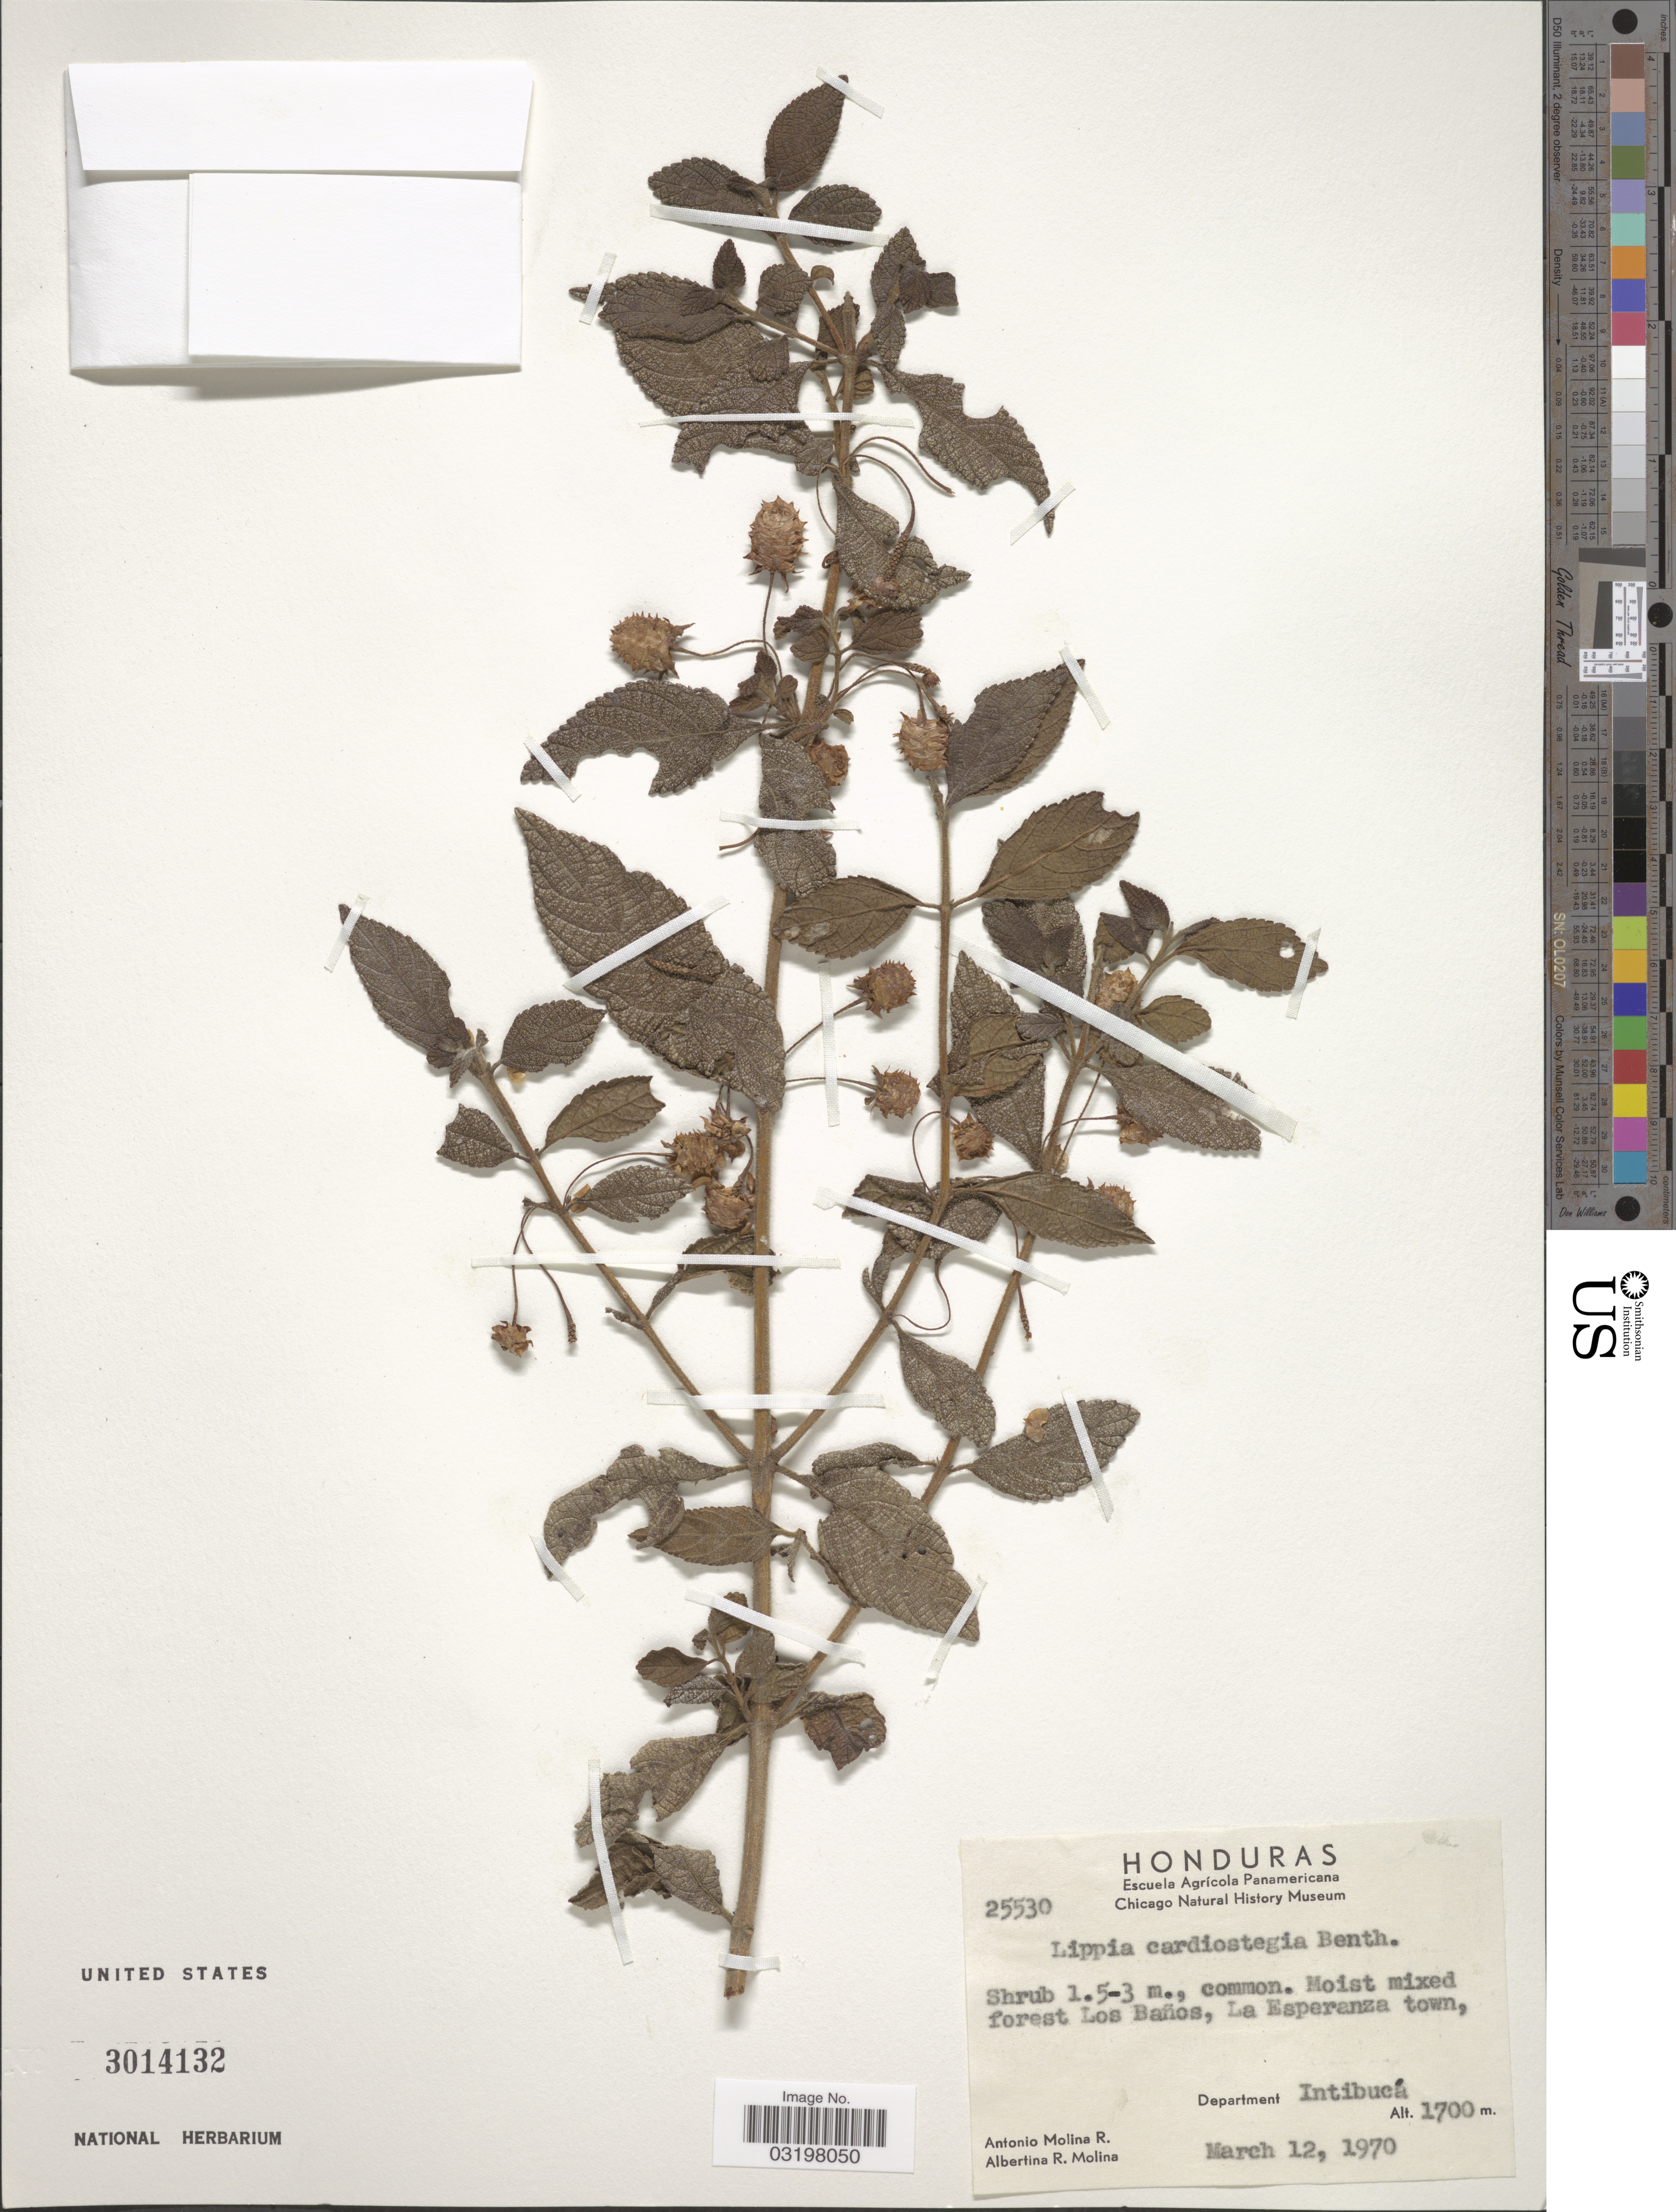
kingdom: Plantae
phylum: Tracheophyta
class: Magnoliopsida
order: Lamiales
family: Verbenaceae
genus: Lippia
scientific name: Lippia cardiostegia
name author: Benth.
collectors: A. Molina R. & A. R. Molina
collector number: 25530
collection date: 1970-03-12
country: Honduras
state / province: Intibuca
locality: Moist mixed forest Los Baños, La Esperanza town, Department Intibucá.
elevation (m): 1700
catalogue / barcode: US 3014132